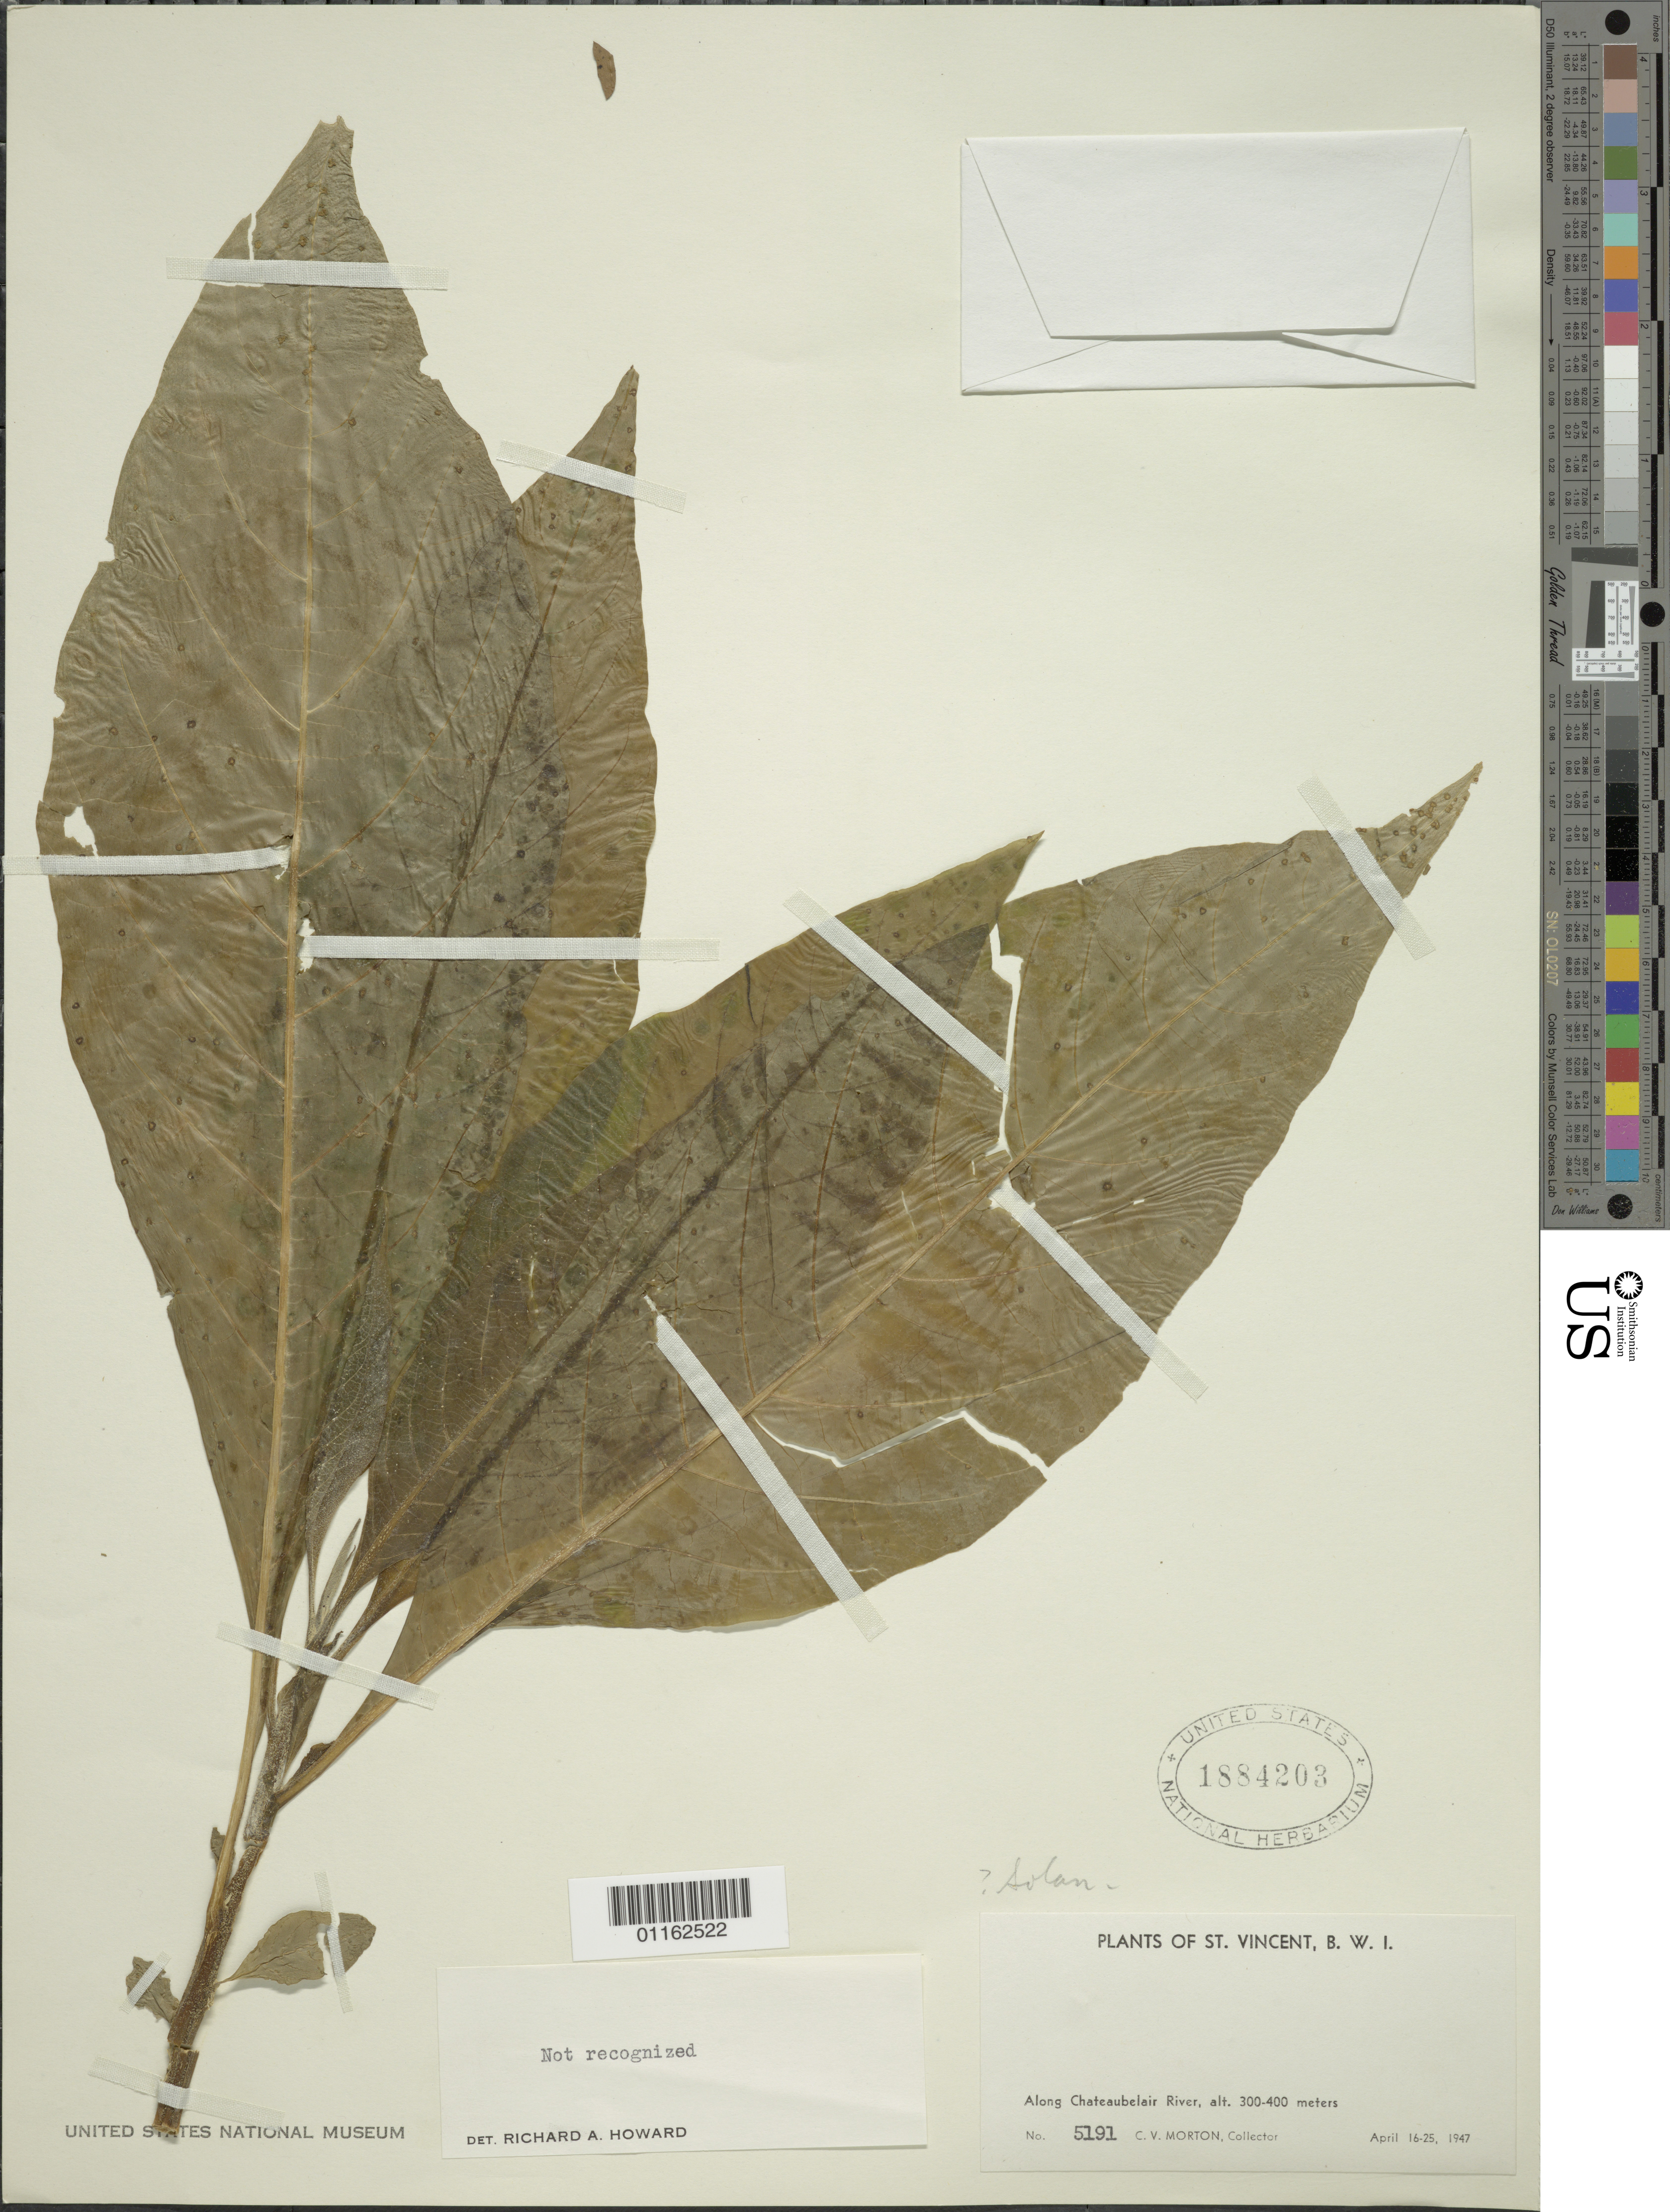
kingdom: Plantae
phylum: Tracheophyta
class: Magnoliopsida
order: Solanales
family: Solanaceae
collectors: C. V. Morton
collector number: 5191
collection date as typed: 16 Apr 1947 to 16 Apr 1947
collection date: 1947-04-16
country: St. Vincent - Grenadines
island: St. Vincent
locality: Along Chateaubelair River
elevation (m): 300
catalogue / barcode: US 1884203